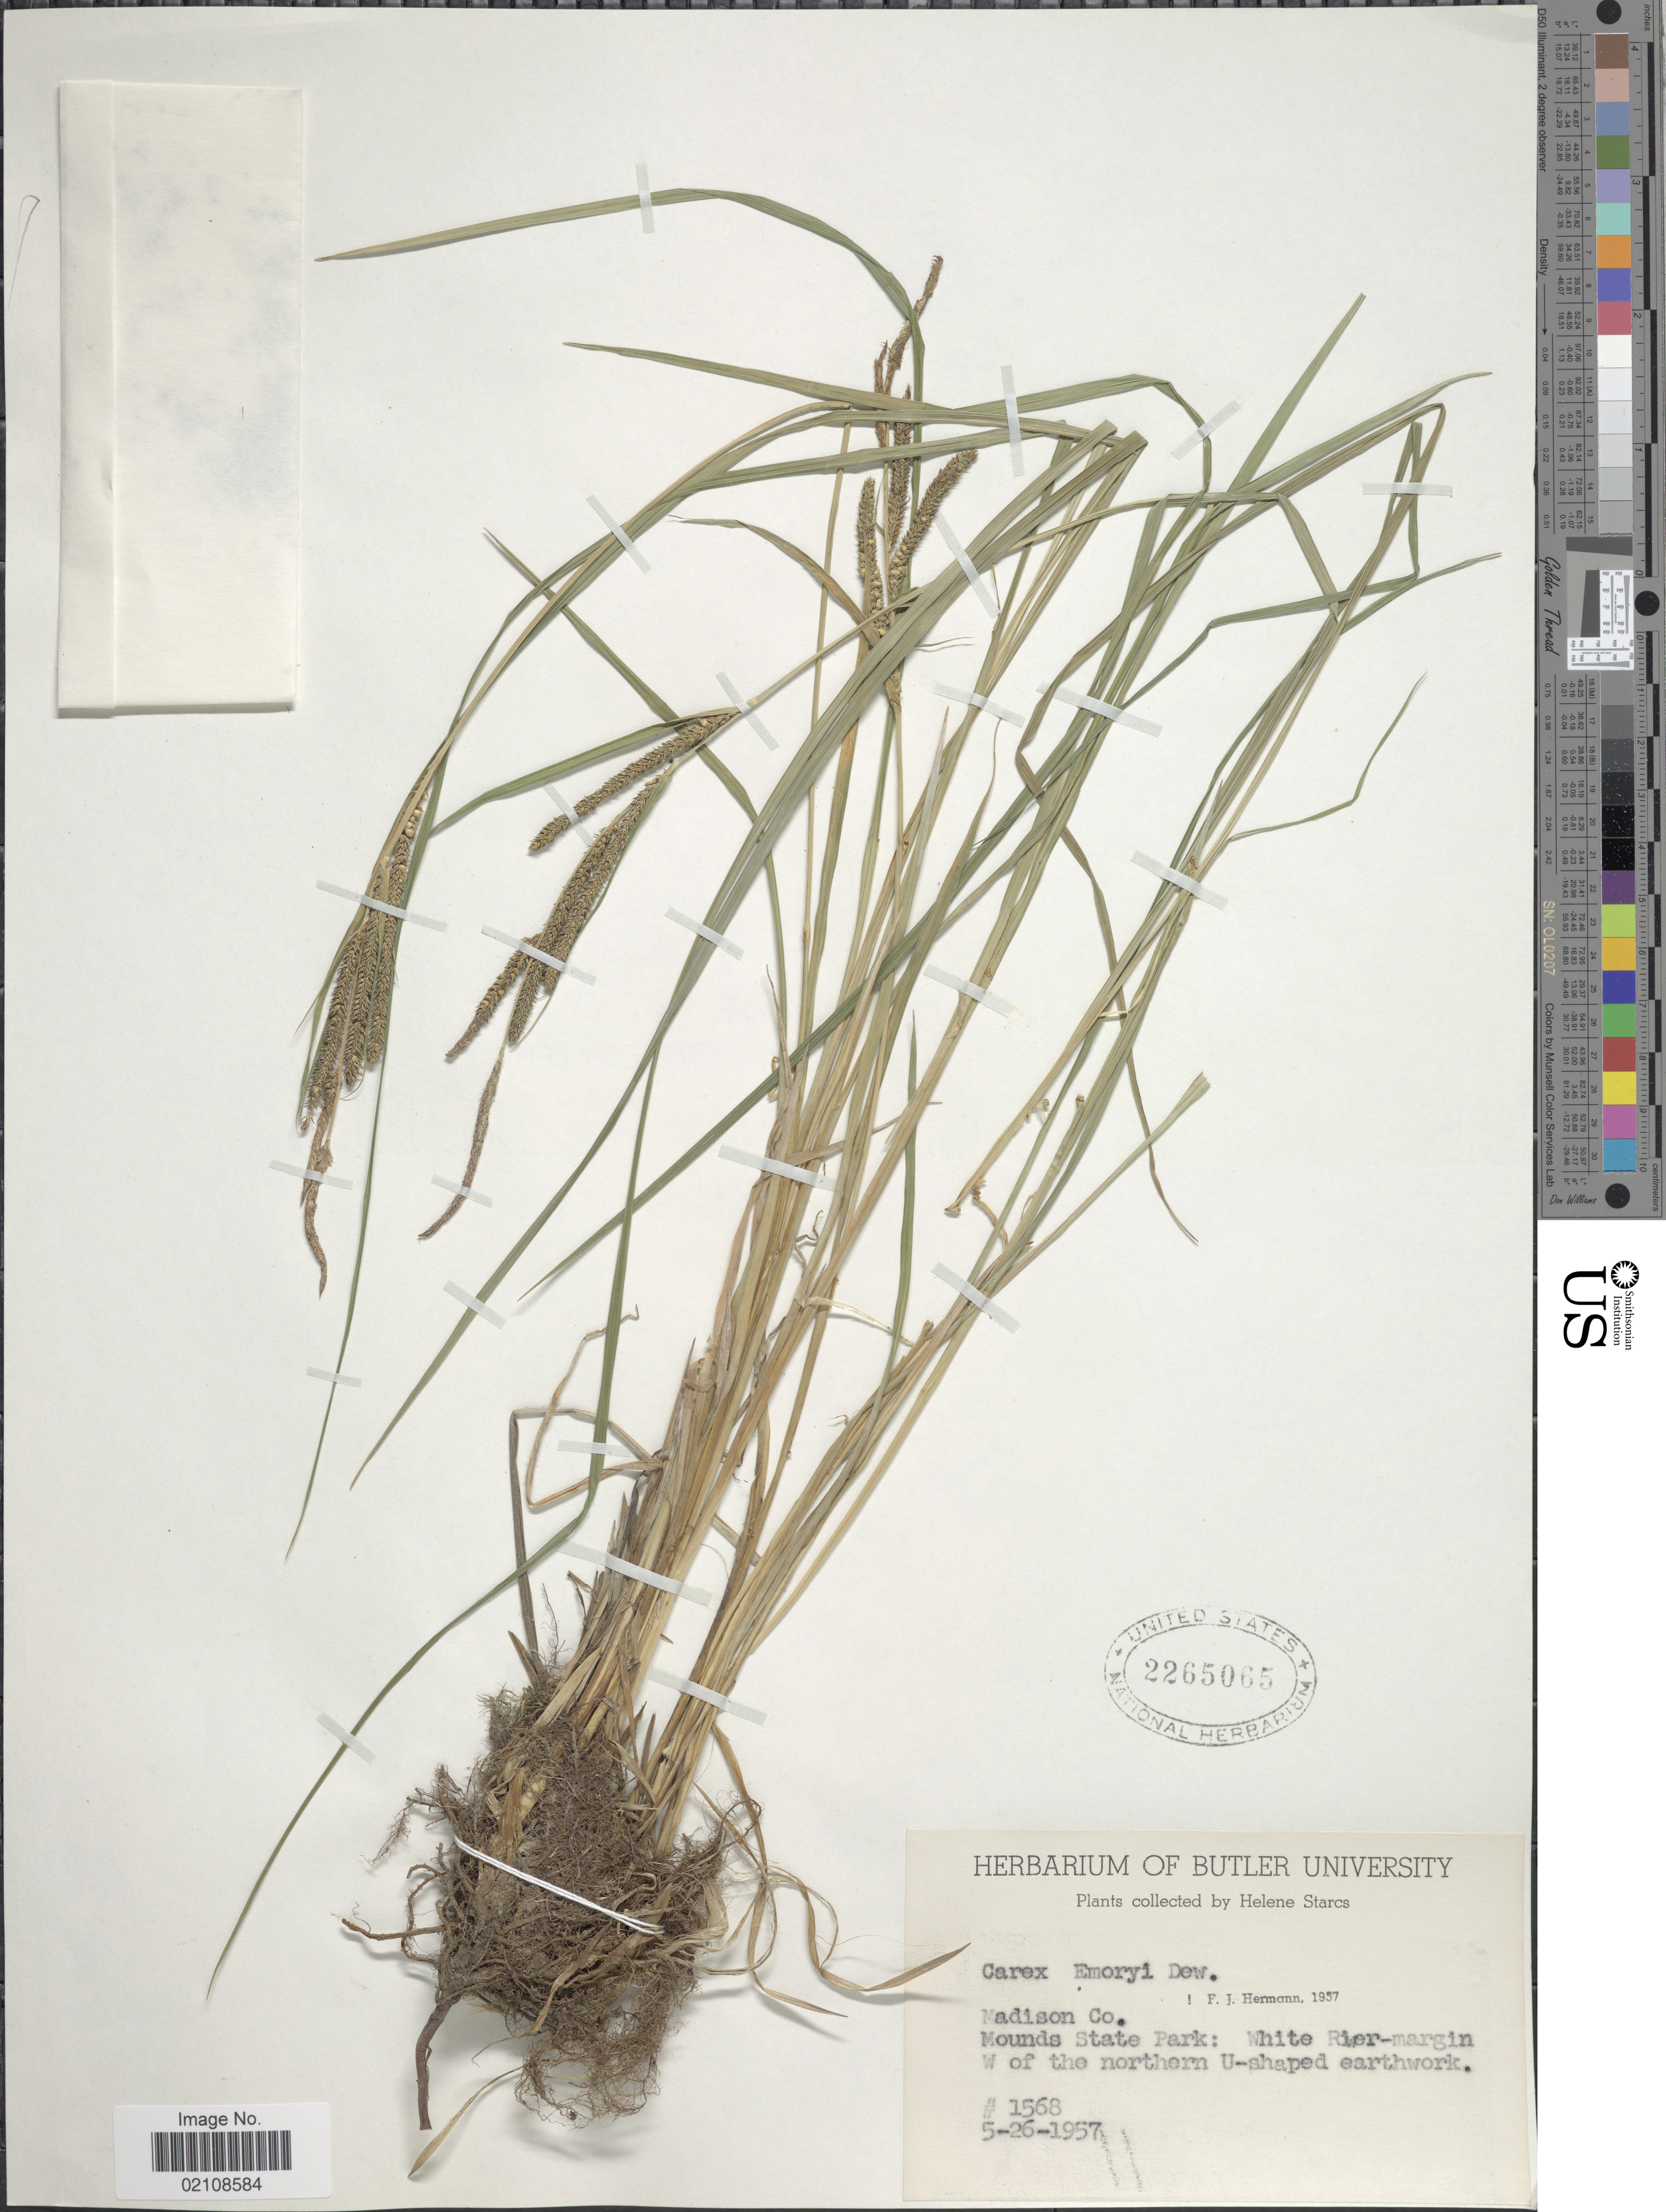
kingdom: Plantae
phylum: Tracheophyta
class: Liliopsida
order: Poales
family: Cyperaceae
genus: Carex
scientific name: Carex emoryi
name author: Dewey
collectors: H. Starcs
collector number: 1568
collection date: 1957-05-26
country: United States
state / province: Indiana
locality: Madison Co. Mounds State Park: White River- margin W of the northern U- shaped earthwork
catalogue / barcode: US 2265065